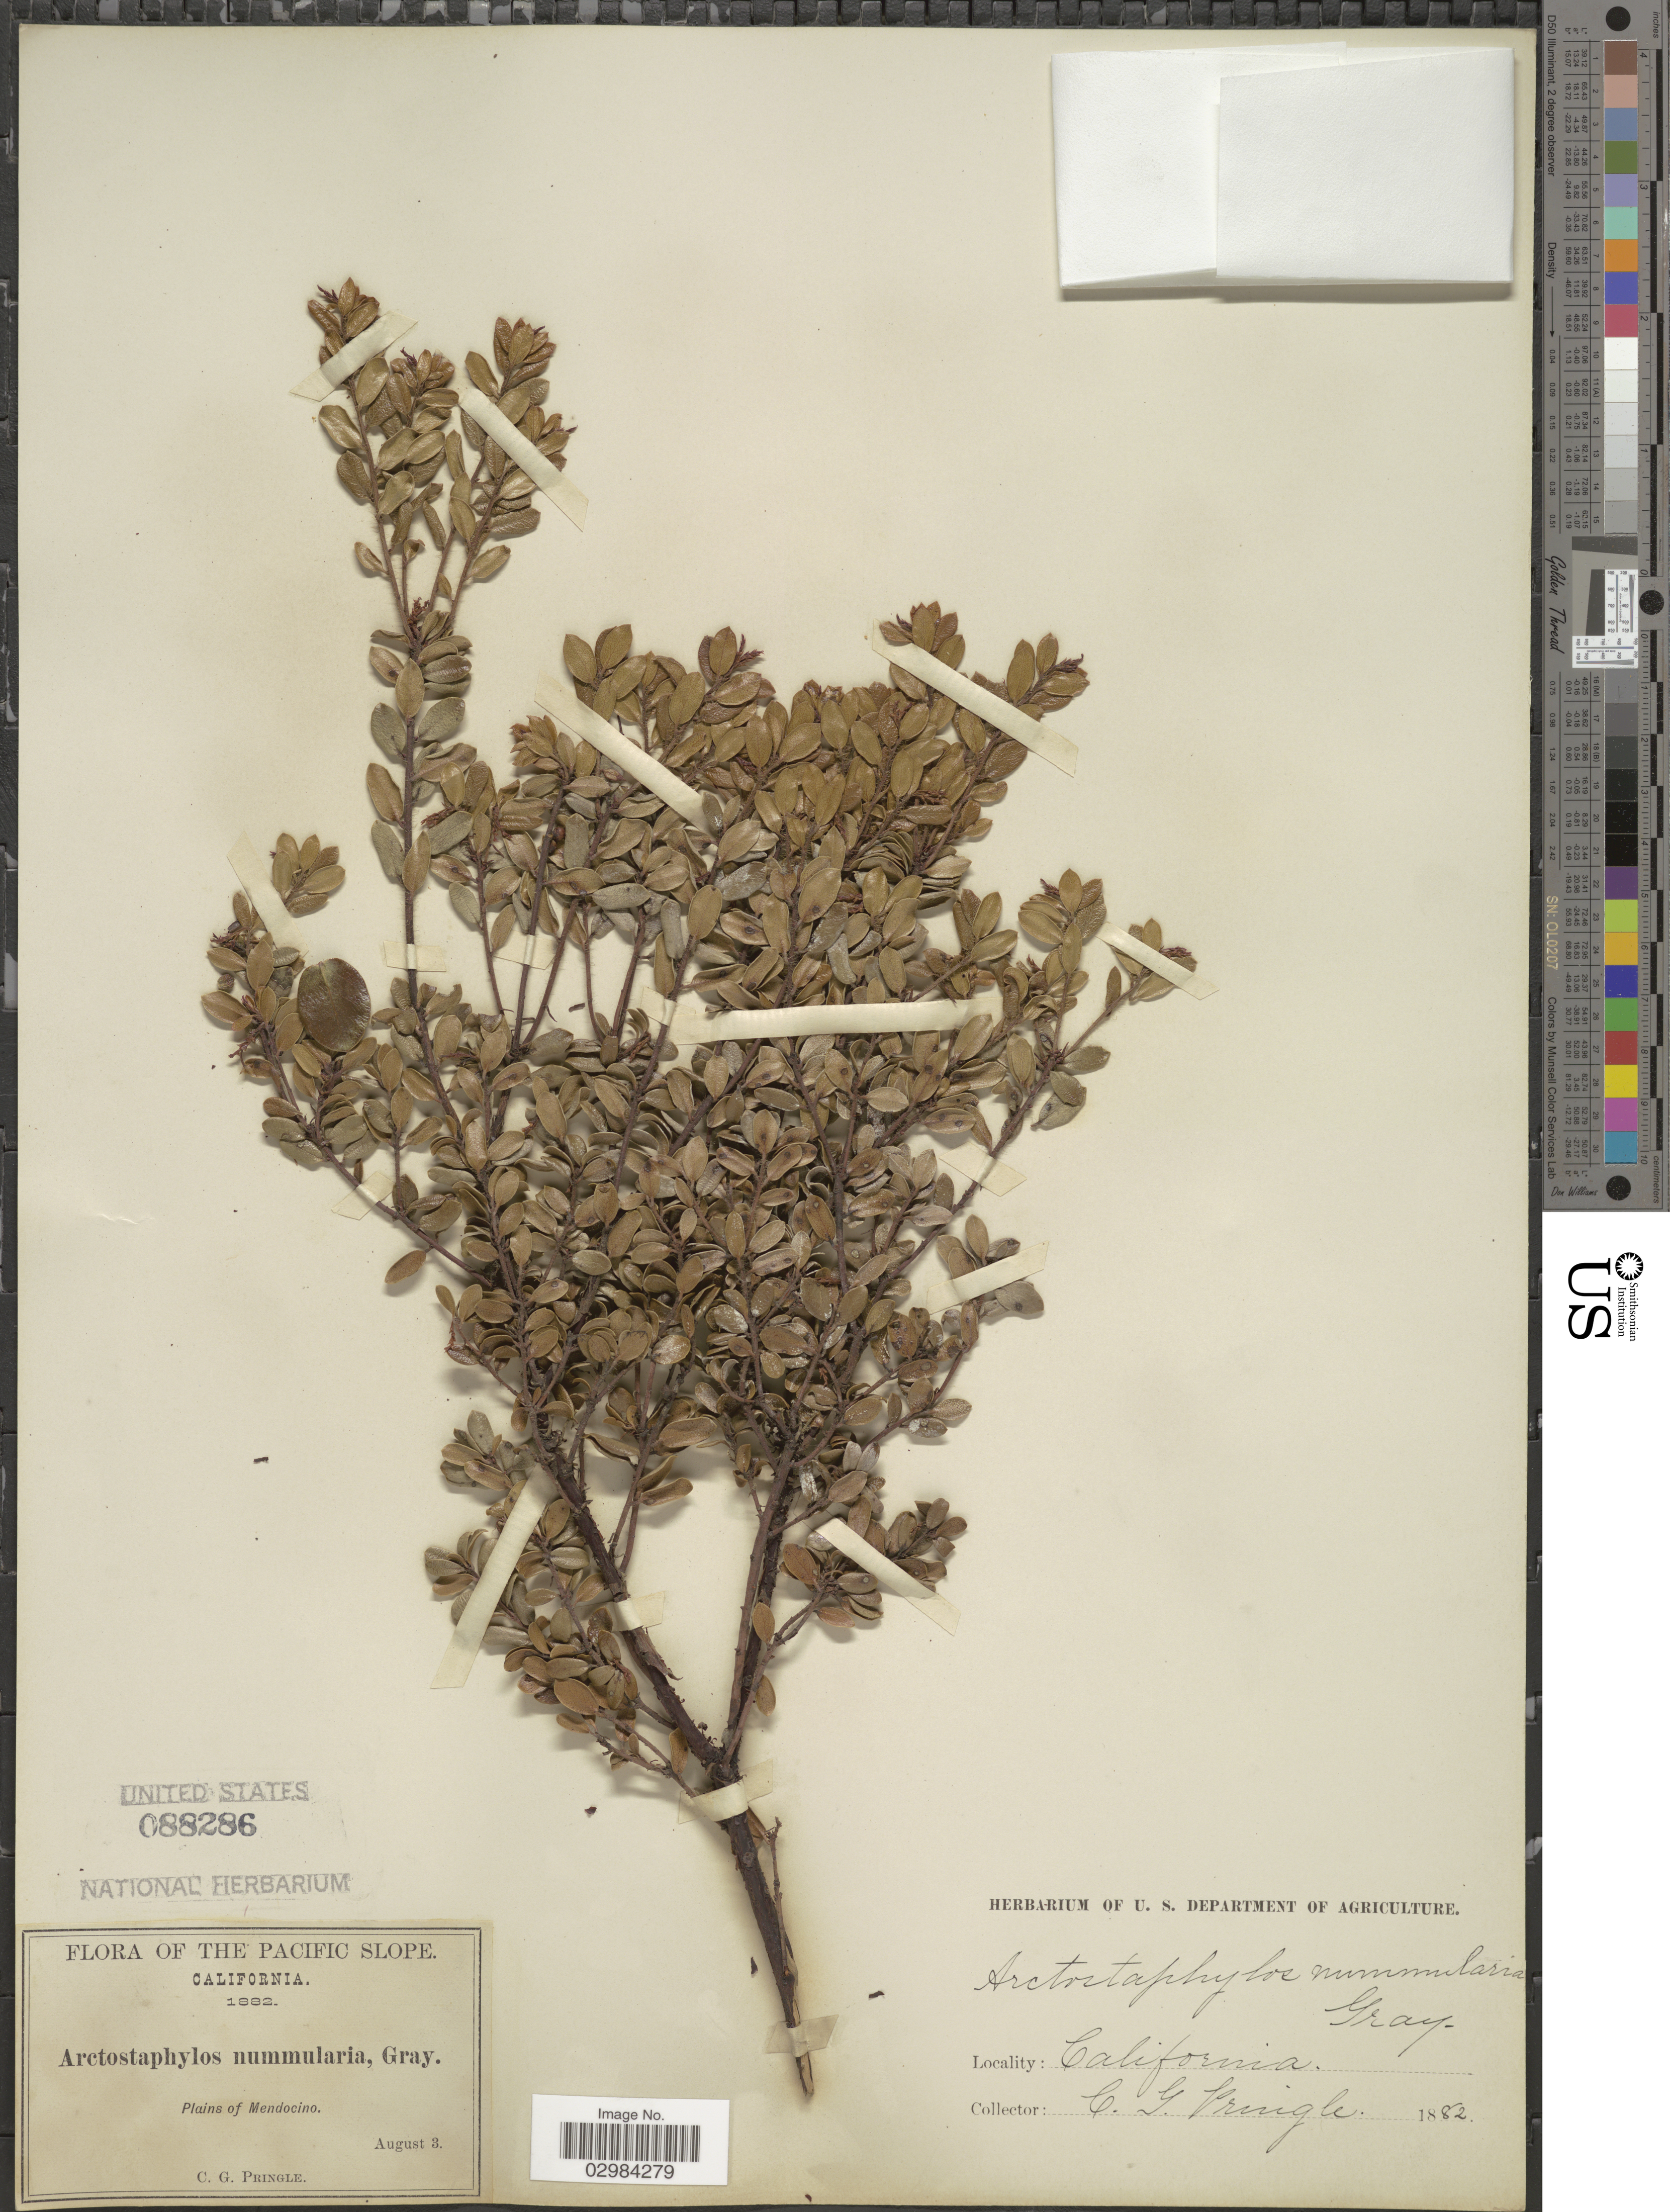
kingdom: Plantae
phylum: Tracheophyta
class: Magnoliopsida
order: Ericales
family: Ericaceae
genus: Arctostaphylos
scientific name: Arctostaphylos nummularia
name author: A. Gray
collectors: C. G. Pringle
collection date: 1882-08-03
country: United States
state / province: California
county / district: Mendocino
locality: The Pacific, Plains of Mendocino.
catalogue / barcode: US 88286